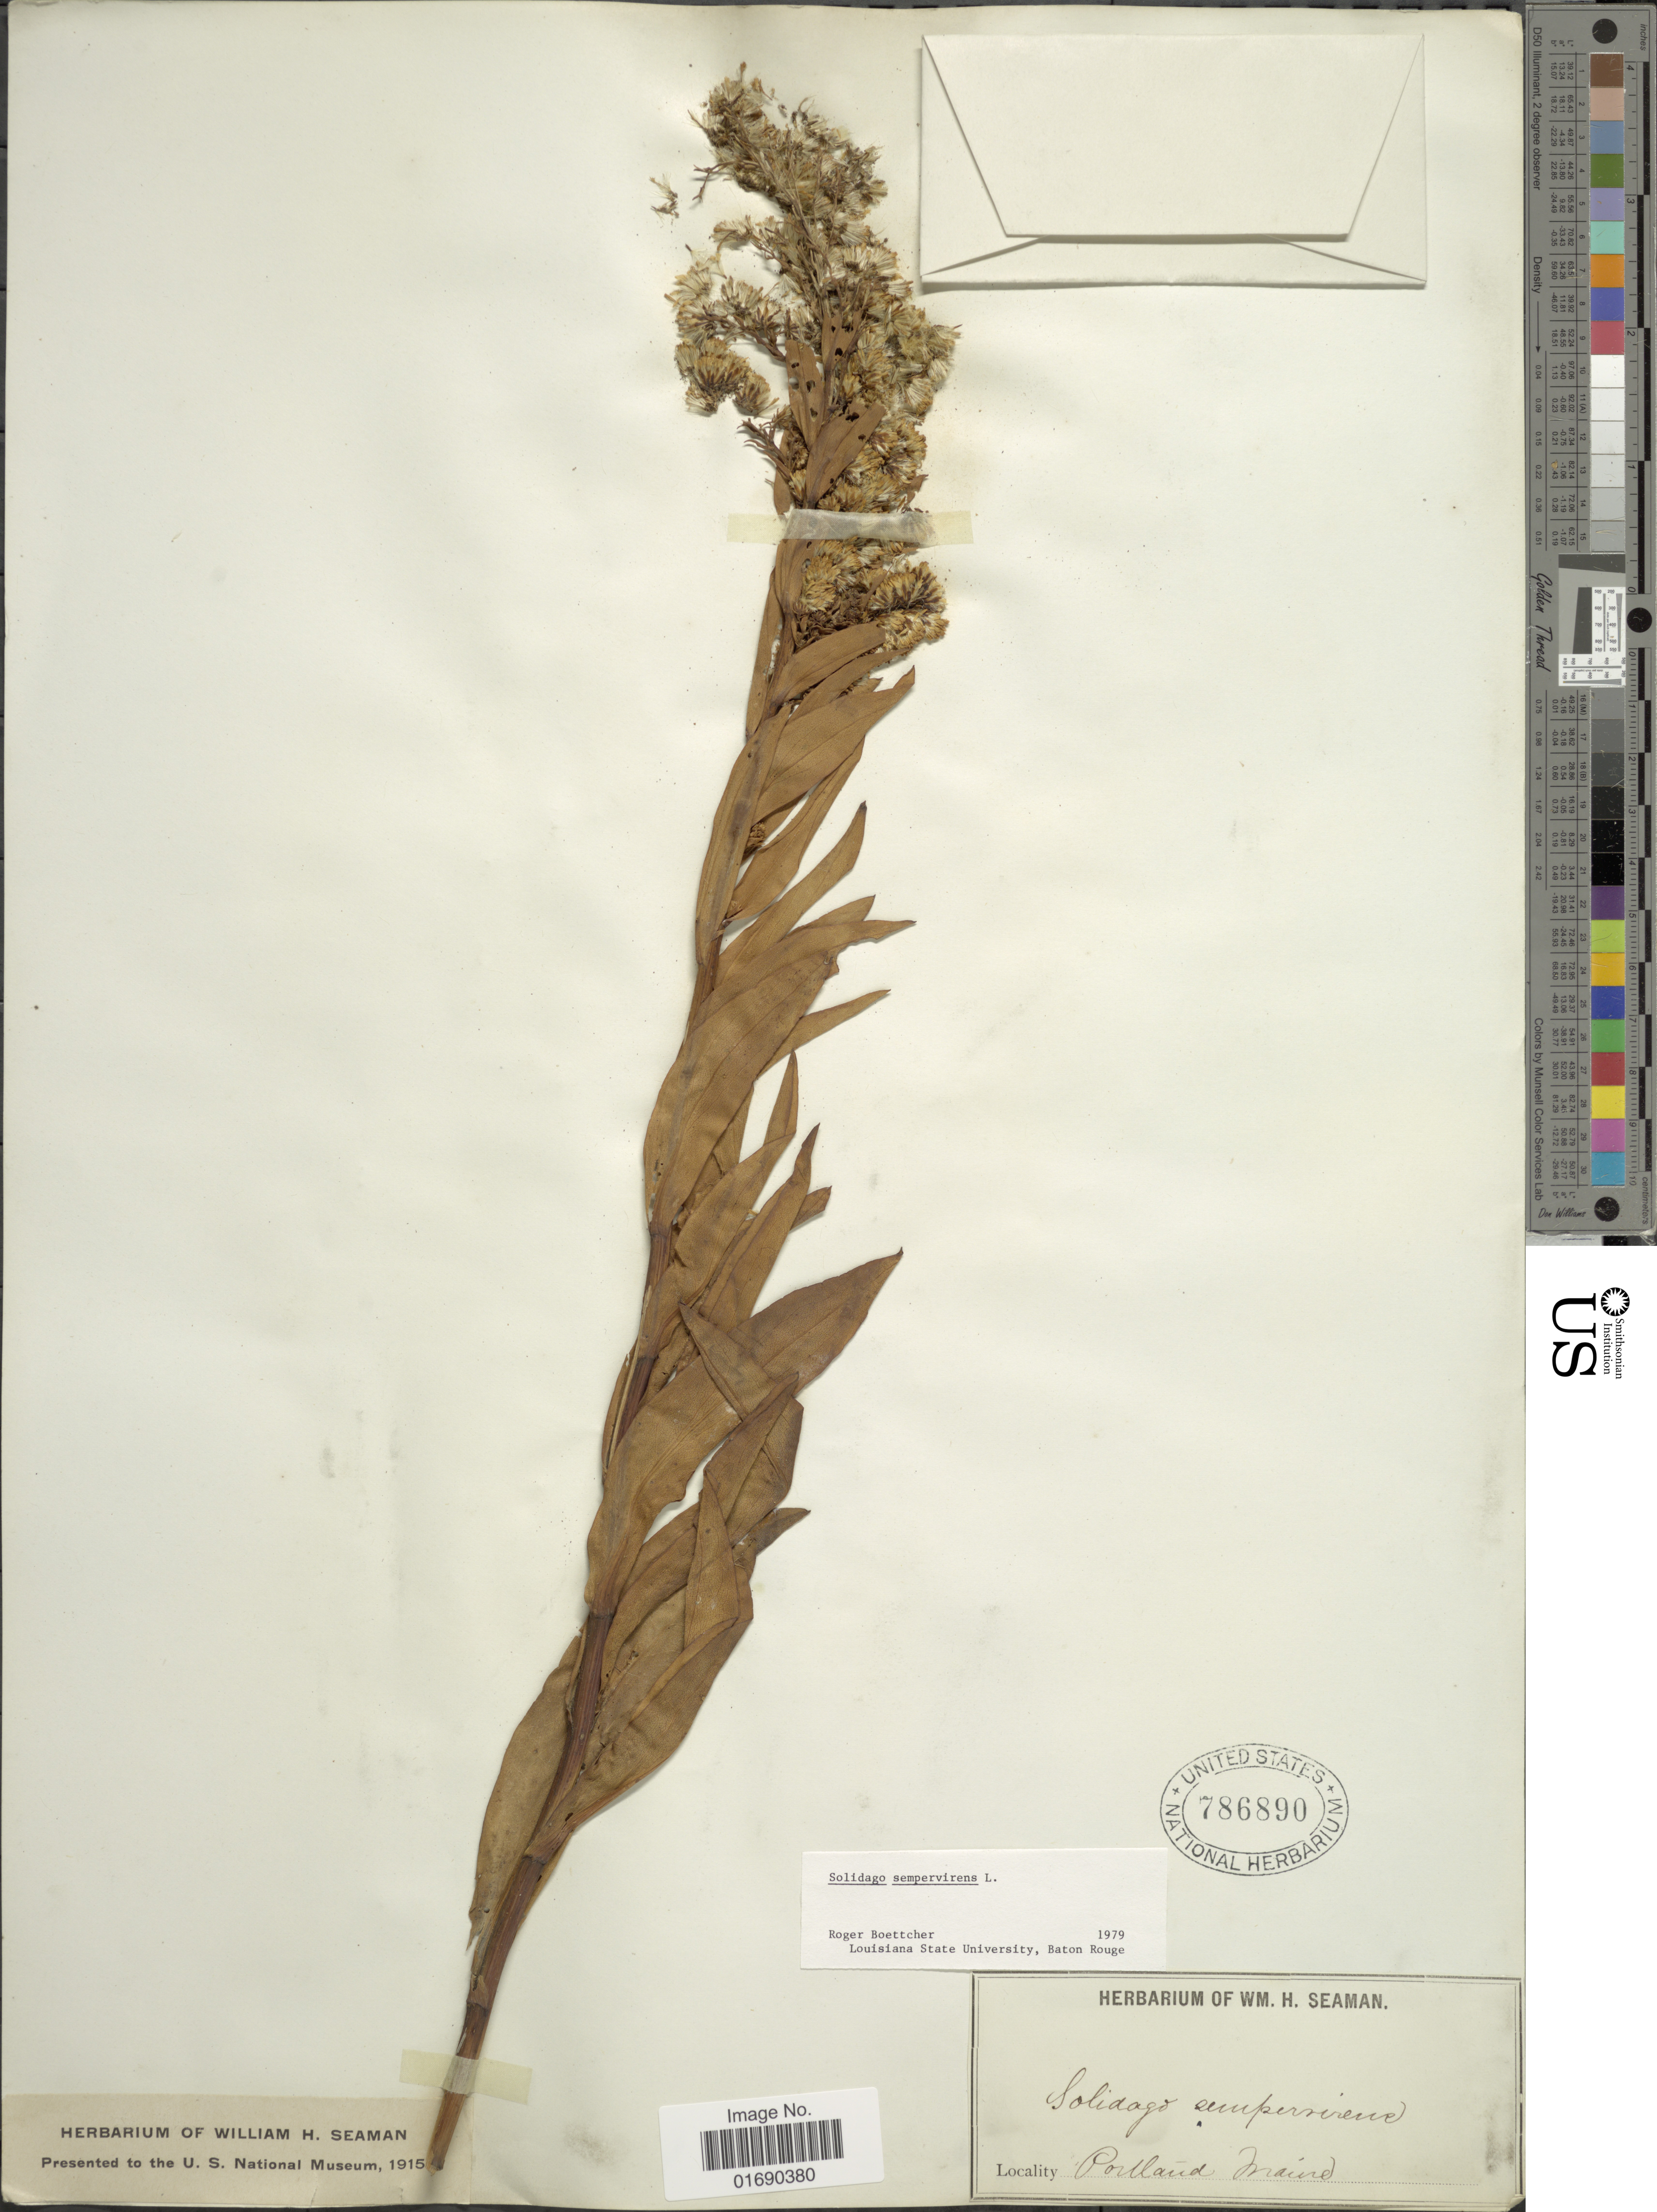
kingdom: Plantae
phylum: Tracheophyta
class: Magnoliopsida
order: Asterales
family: Asteraceae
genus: Solidago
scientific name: Solidago sempervirens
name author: L.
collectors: ex herb. Seaman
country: United States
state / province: Maine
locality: Portland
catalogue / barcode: US 786890